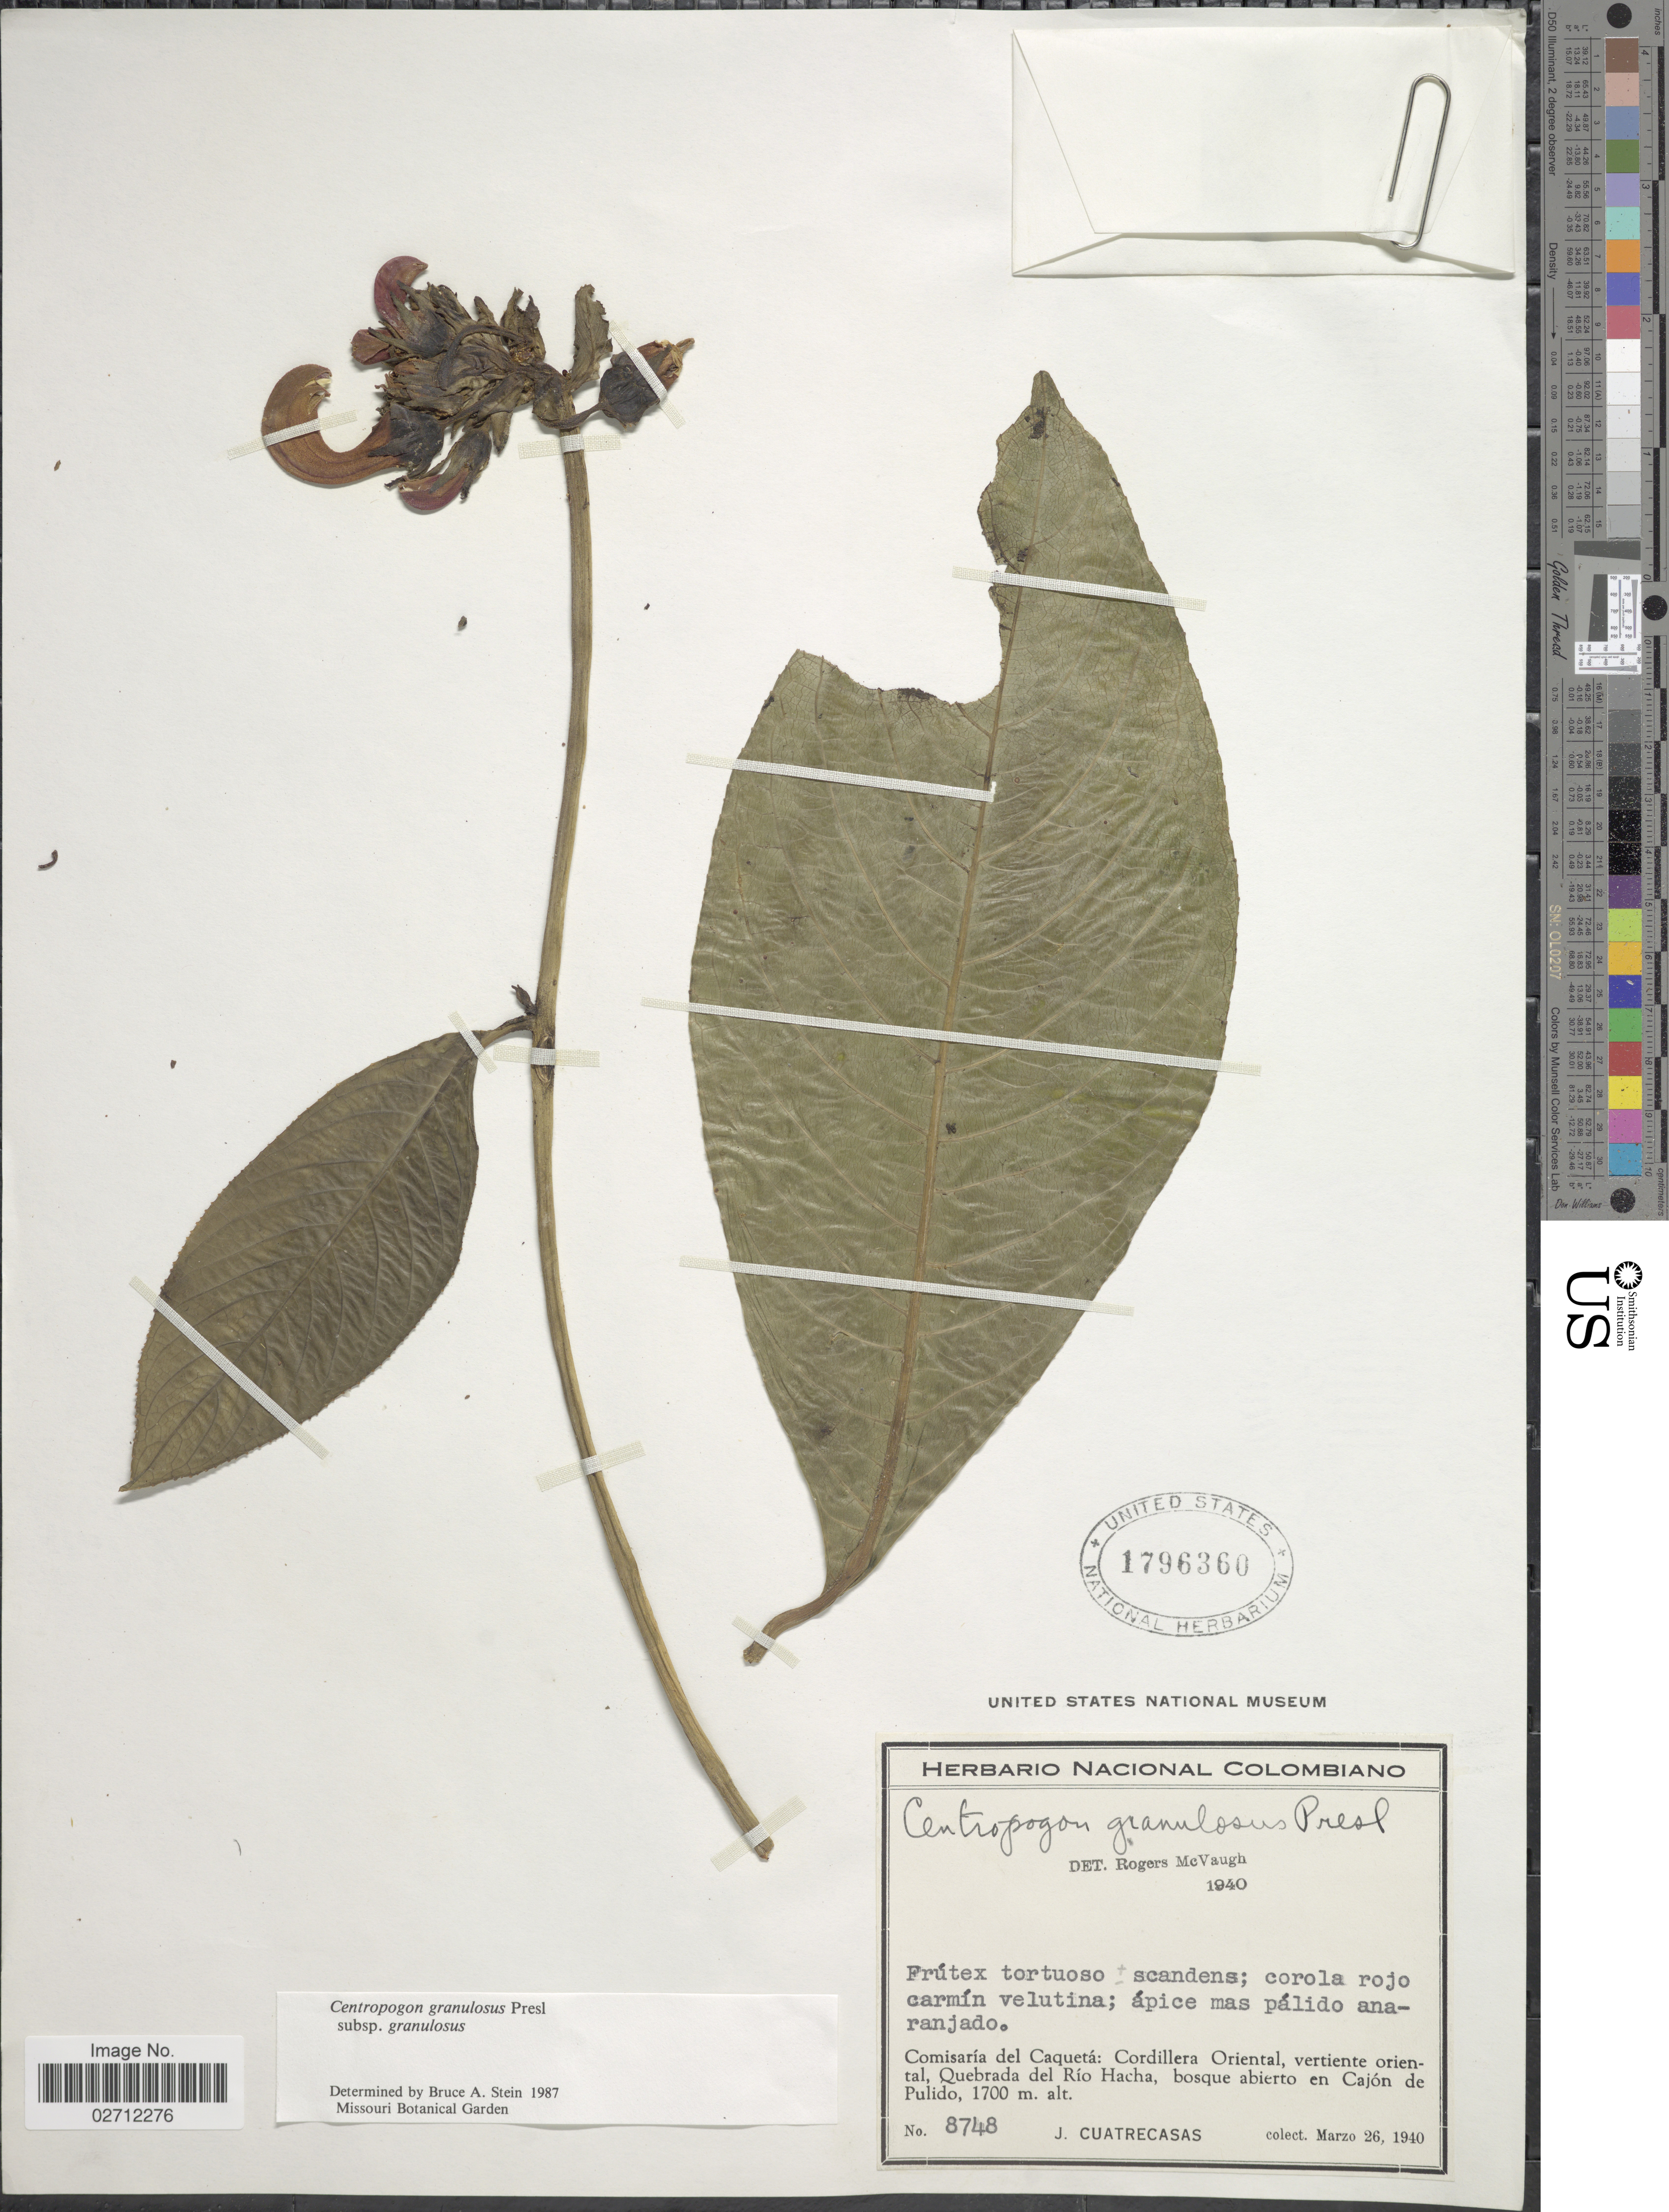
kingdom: Plantae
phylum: Tracheophyta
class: Magnoliopsida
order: Asterales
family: Campanulaceae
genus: Centropogon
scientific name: Centropogon granulosus subsp. granulosus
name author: C. Presl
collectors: J. Cuatrecasas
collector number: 8748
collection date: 1940-03-26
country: Colombia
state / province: Caquetá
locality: Comisaria del Caqueta: Cordillera Oriental, vertiente oriental, Quebrada del Rio Hacha, bosque abierto en Cajon de Pulido.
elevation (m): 1700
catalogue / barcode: US 1796360